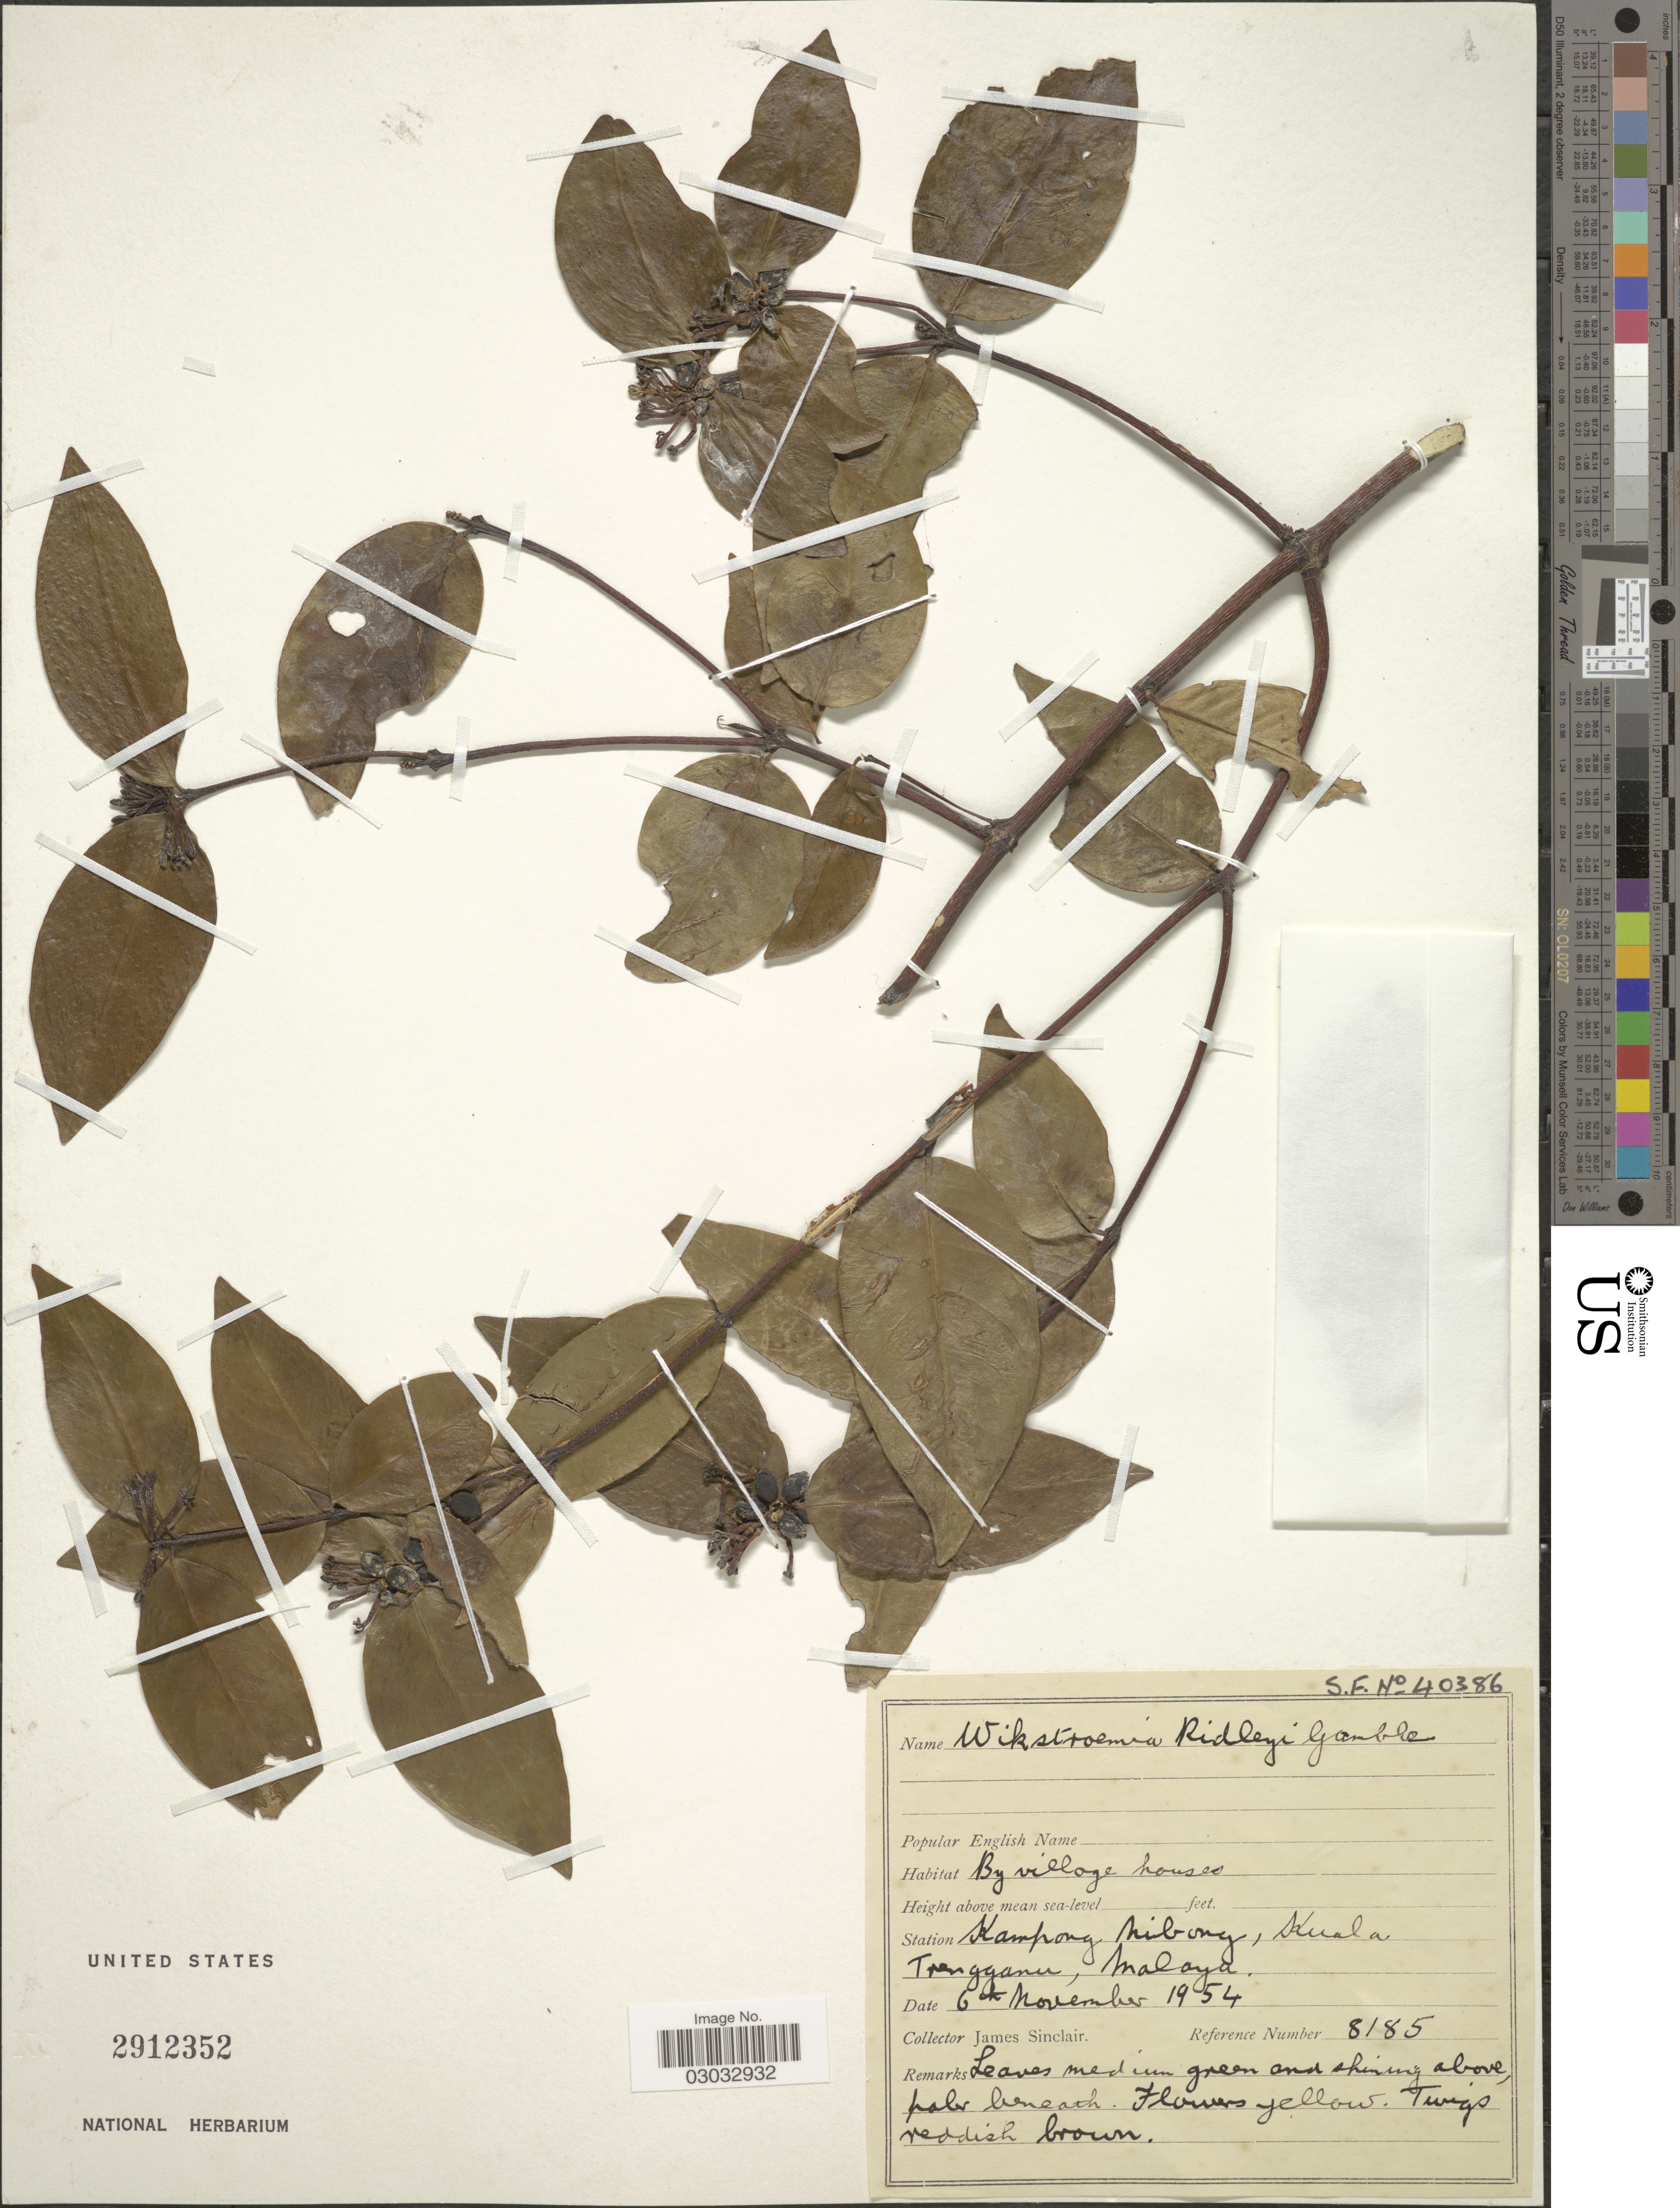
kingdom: Plantae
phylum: Tracheophyta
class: Magnoliopsida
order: Malvales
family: Thymelaeaceae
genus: Wikstroemia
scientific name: Wikstroemia ridleyi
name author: Gamble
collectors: J. Sinclair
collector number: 8185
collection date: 1954-11-06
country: Malaysia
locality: Station Kampong, Nibong, Kuala Trengganu, Malaya.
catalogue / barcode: US 2912352